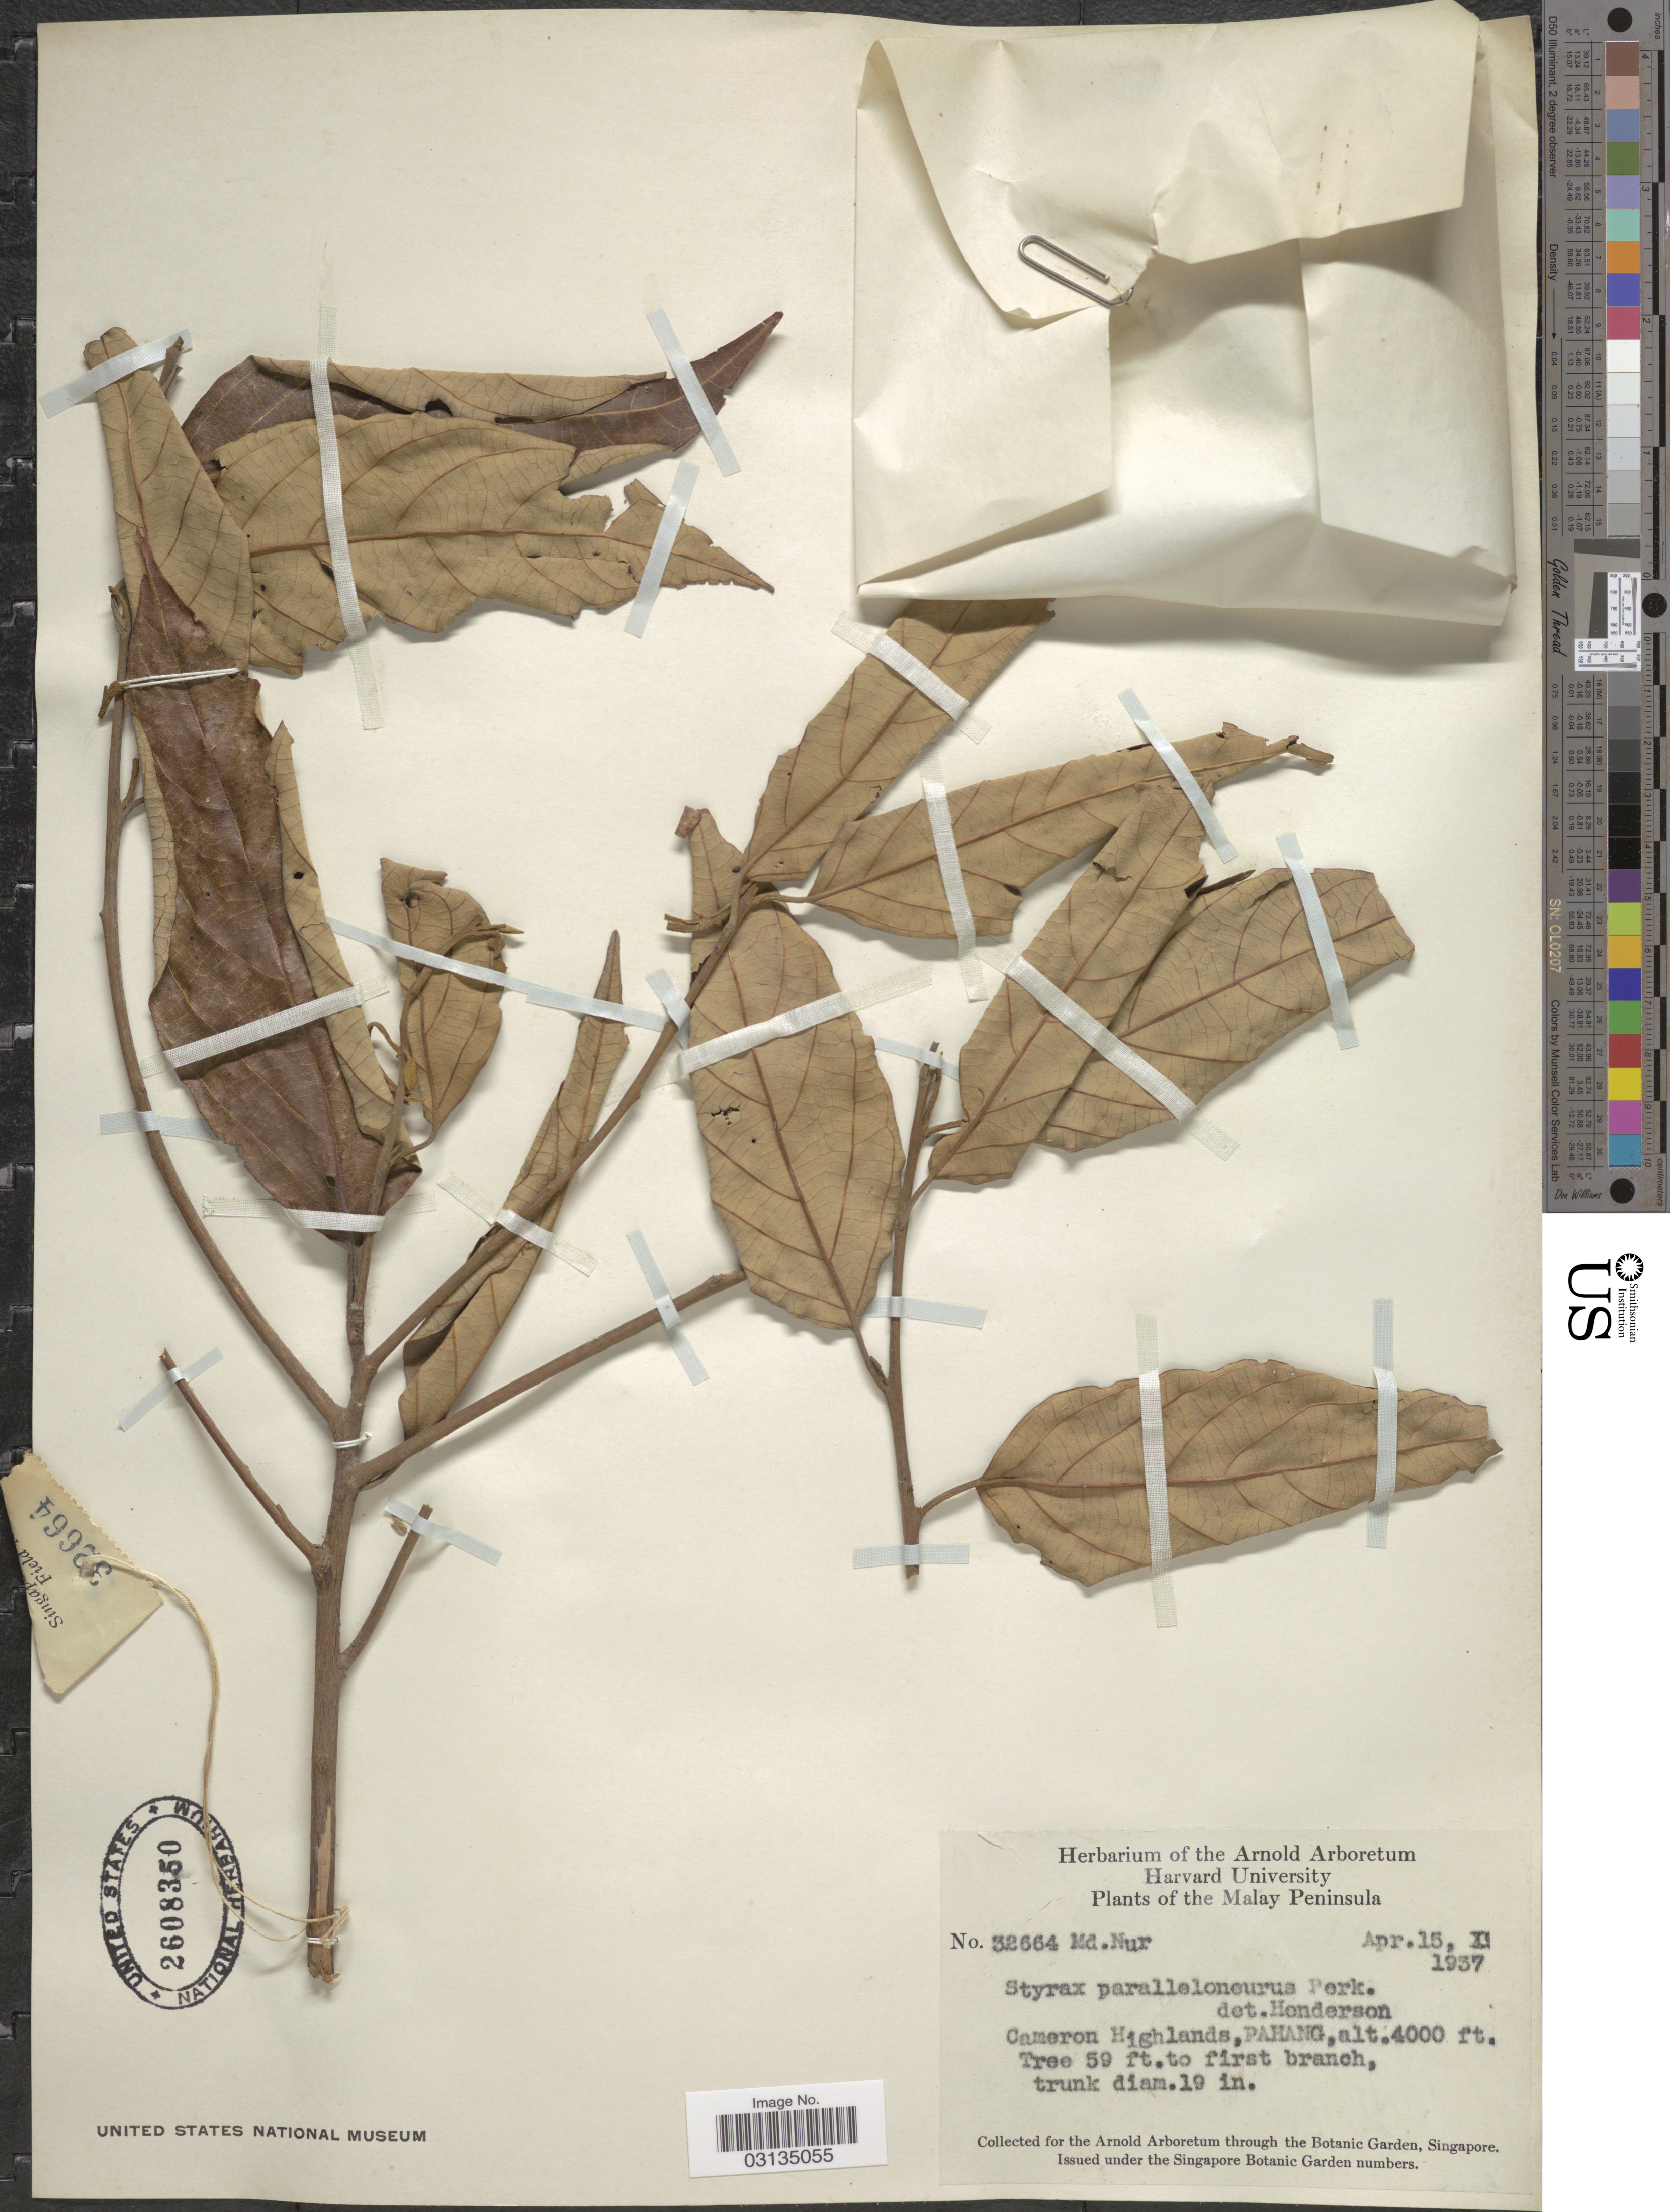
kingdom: Plantae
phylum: Tracheophyta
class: Magnoliopsida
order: Ericales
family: Styracaceae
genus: Styrax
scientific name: Styrax paralleloneurus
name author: Perkins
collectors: M. Nur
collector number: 32664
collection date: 1937-04-15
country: Malaysia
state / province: Pahang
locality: The Malay Peninsula, Cameron Highlands, Pahang.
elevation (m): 1219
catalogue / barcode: US 2608350